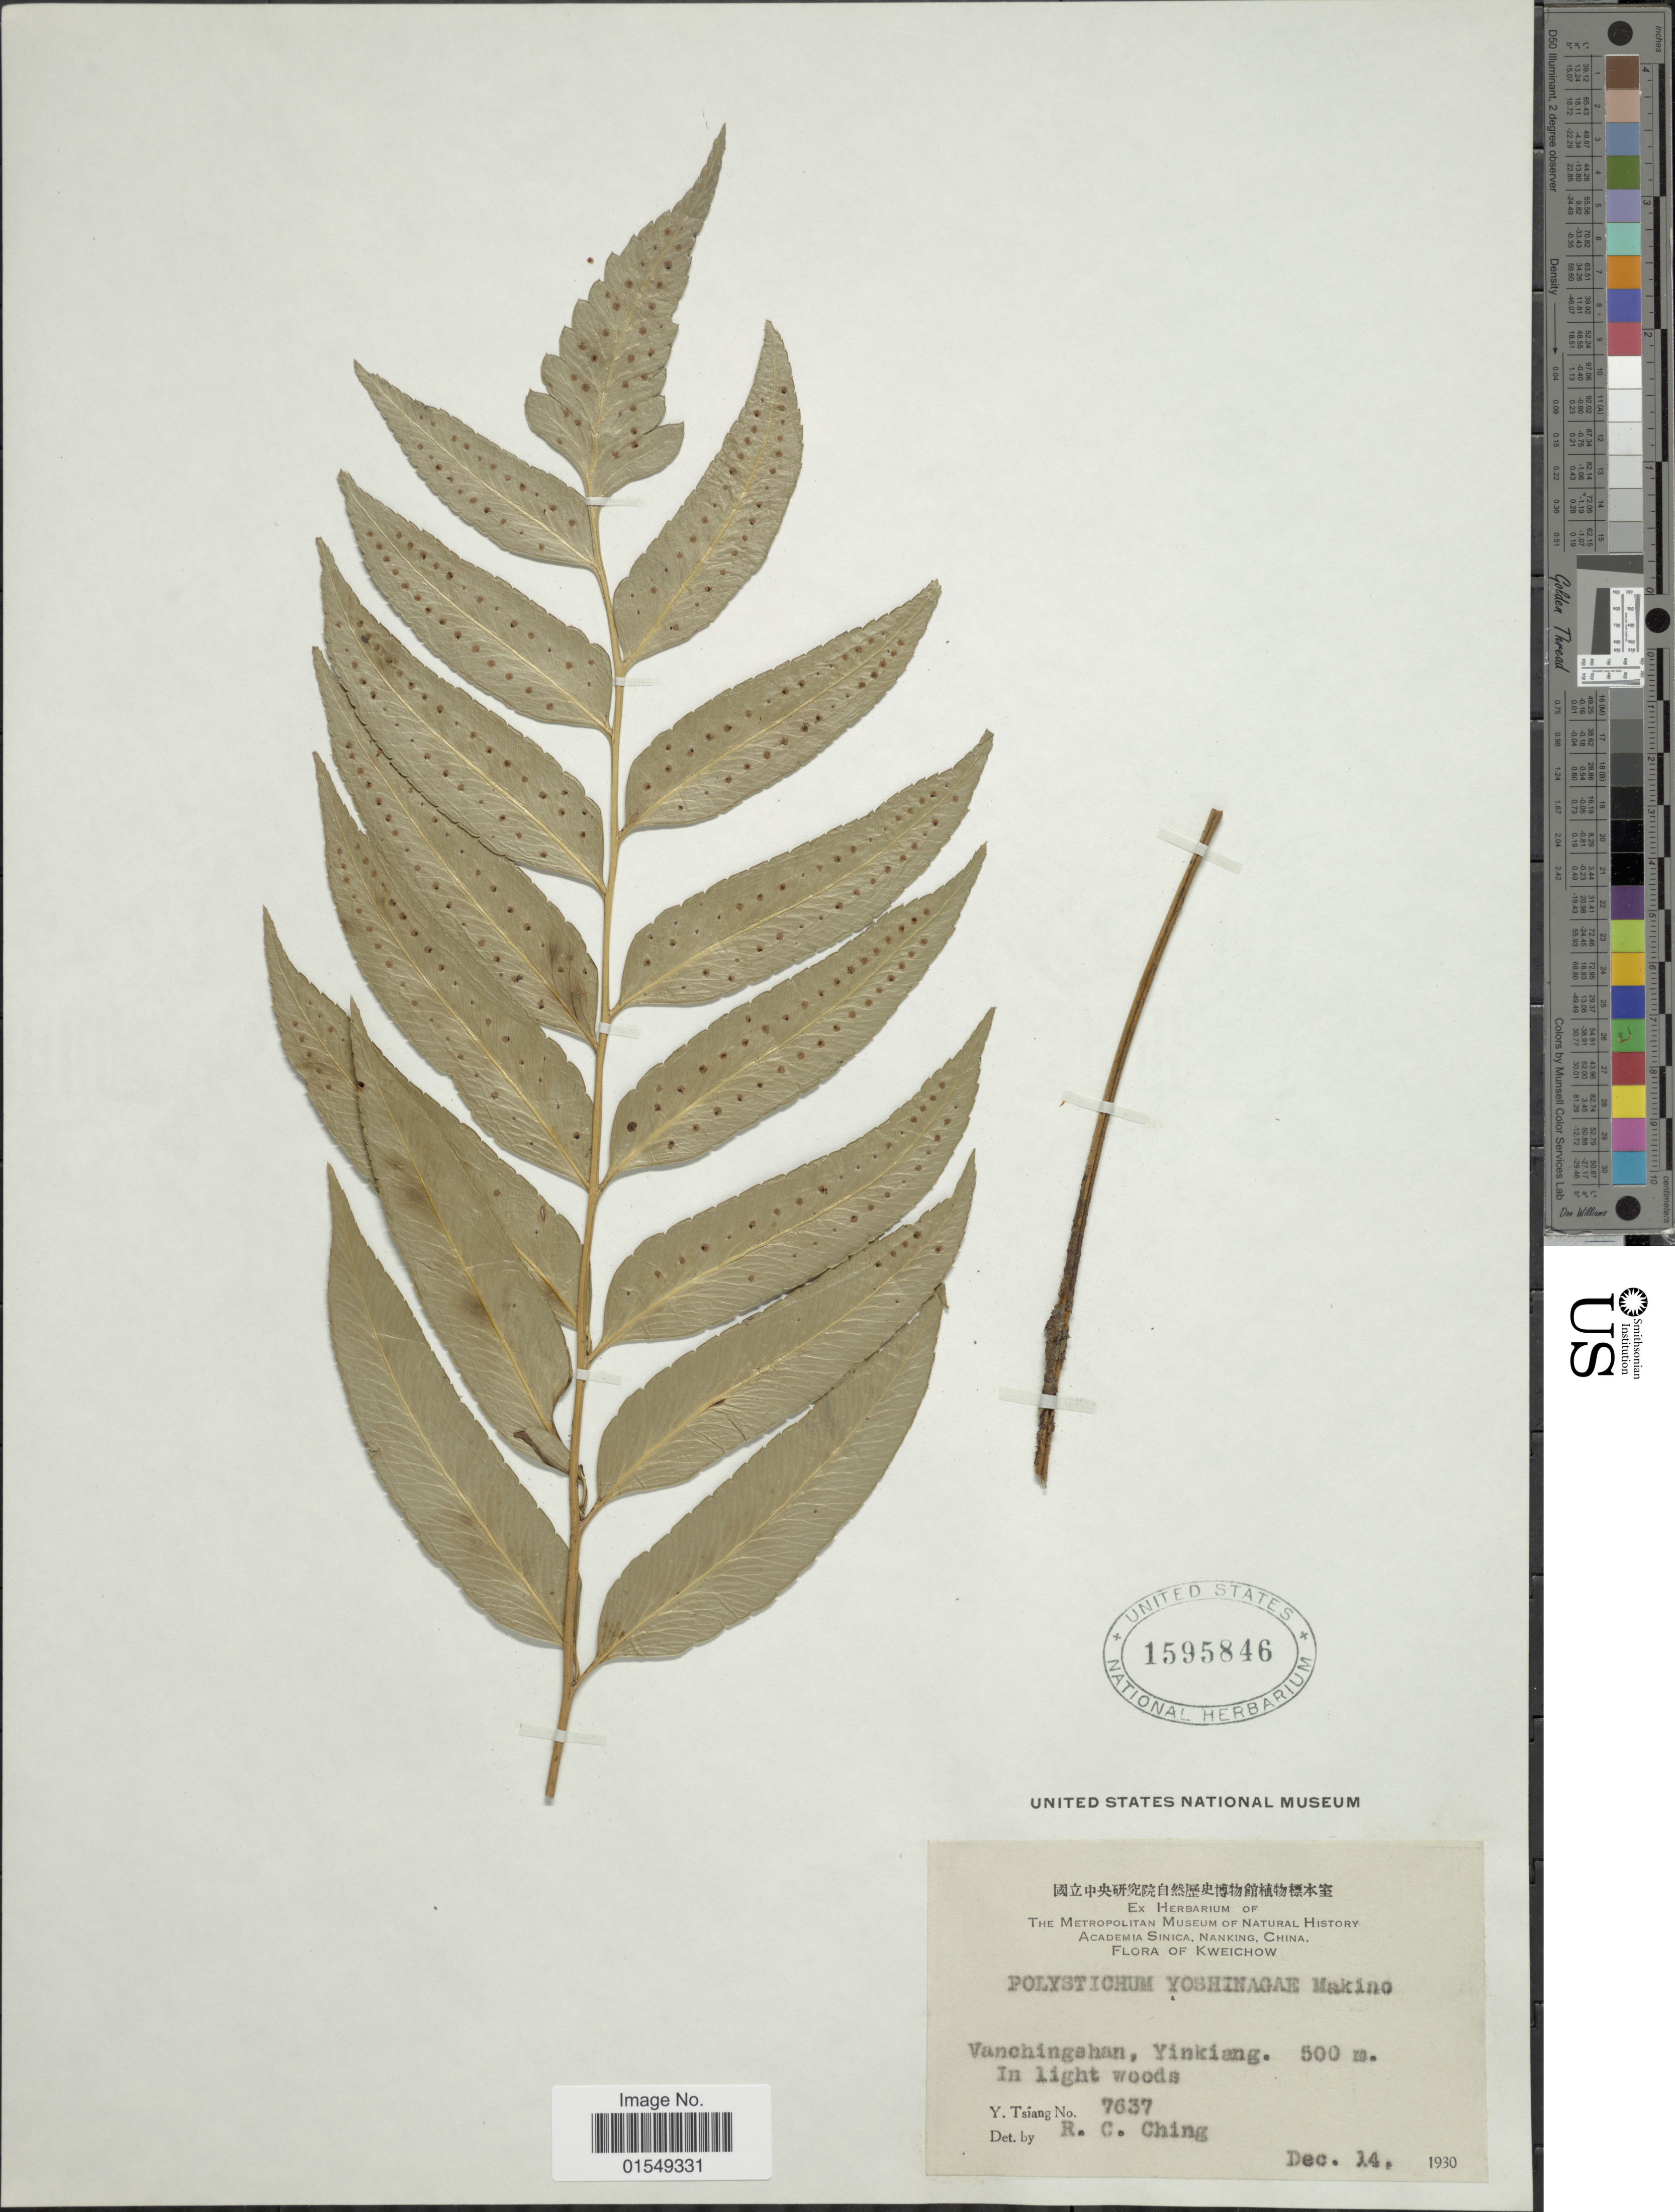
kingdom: Plantae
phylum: Tracheophyta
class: Polypodiopsida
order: Polypodiales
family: Dryopteridaceae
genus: Arachniodes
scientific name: Arachniodes yoshinagae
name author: (Makino) Ching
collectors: Y. Tsiang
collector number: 7637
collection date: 1930-12-14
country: China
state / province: Guizhou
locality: Kweichow, Vanchingshan, Yinkiang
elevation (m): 500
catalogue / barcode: US 1595846